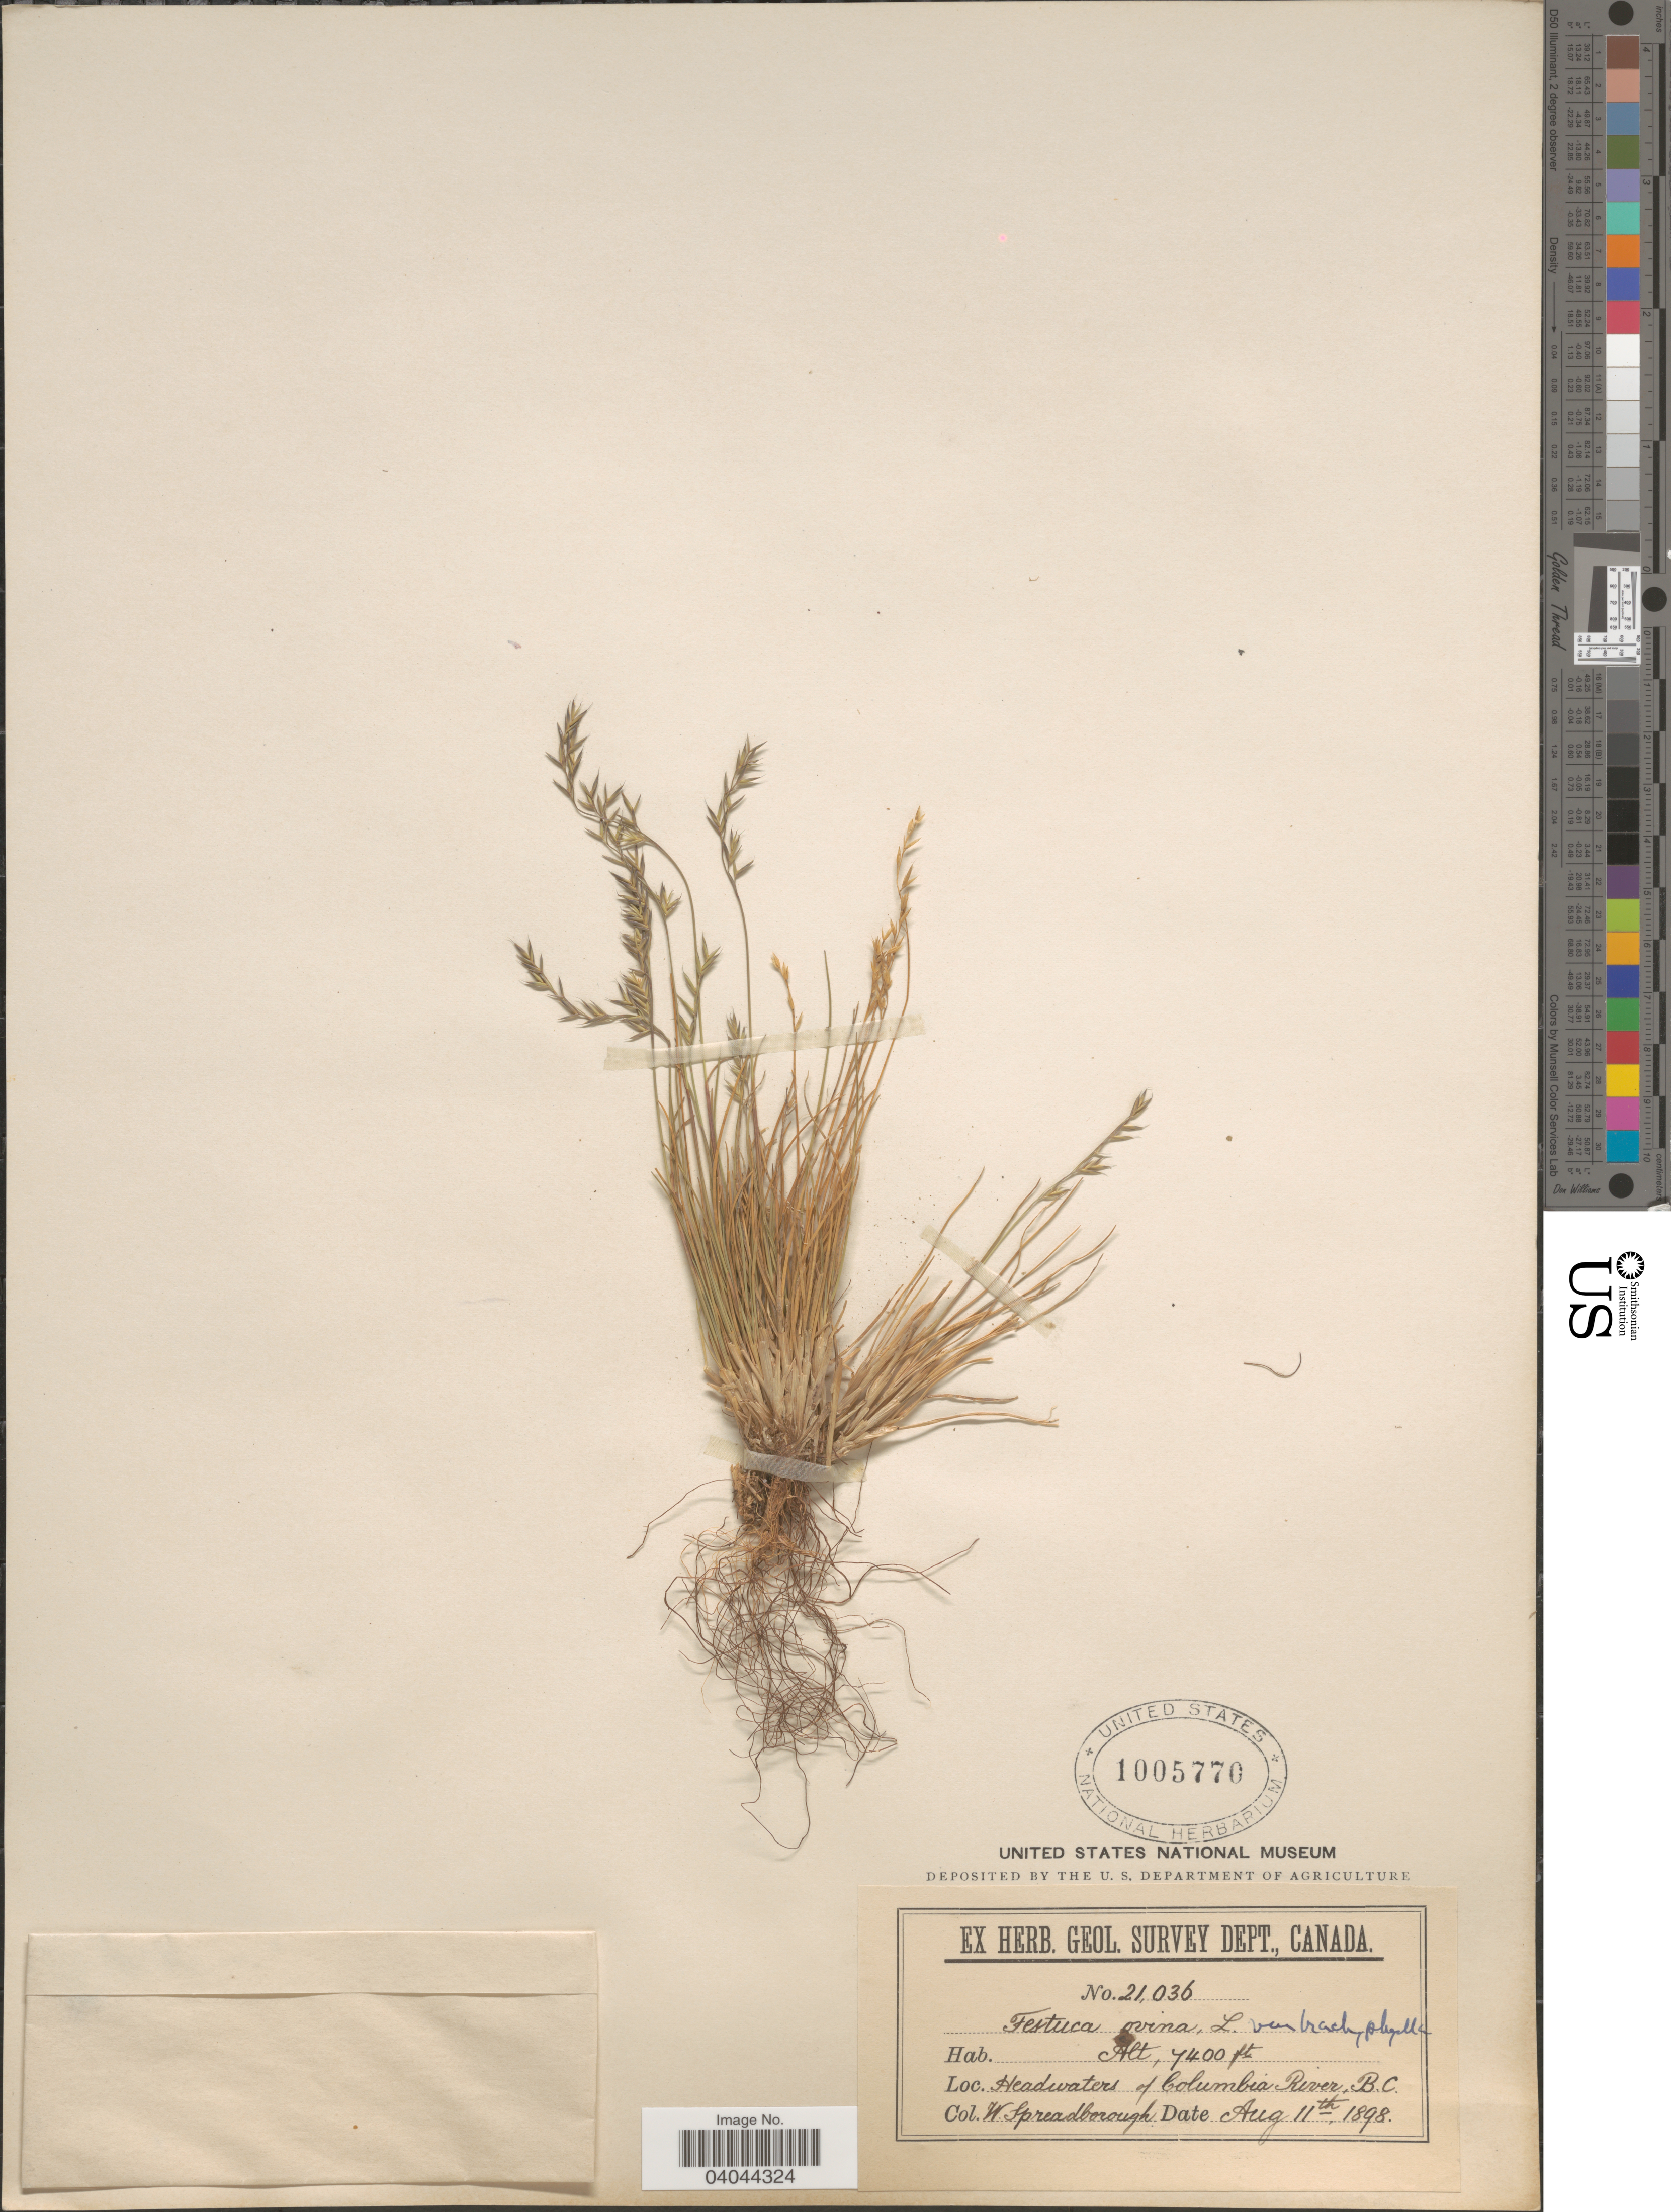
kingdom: Plantae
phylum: Tracheophyta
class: Liliopsida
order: Poales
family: Poaceae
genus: Festuca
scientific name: Festuca ovina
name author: L.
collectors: W. Spreadborough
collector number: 21036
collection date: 1898-08-11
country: Canada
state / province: British Columbia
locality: Headwaters of Columbia River.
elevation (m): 2256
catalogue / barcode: US 1005770